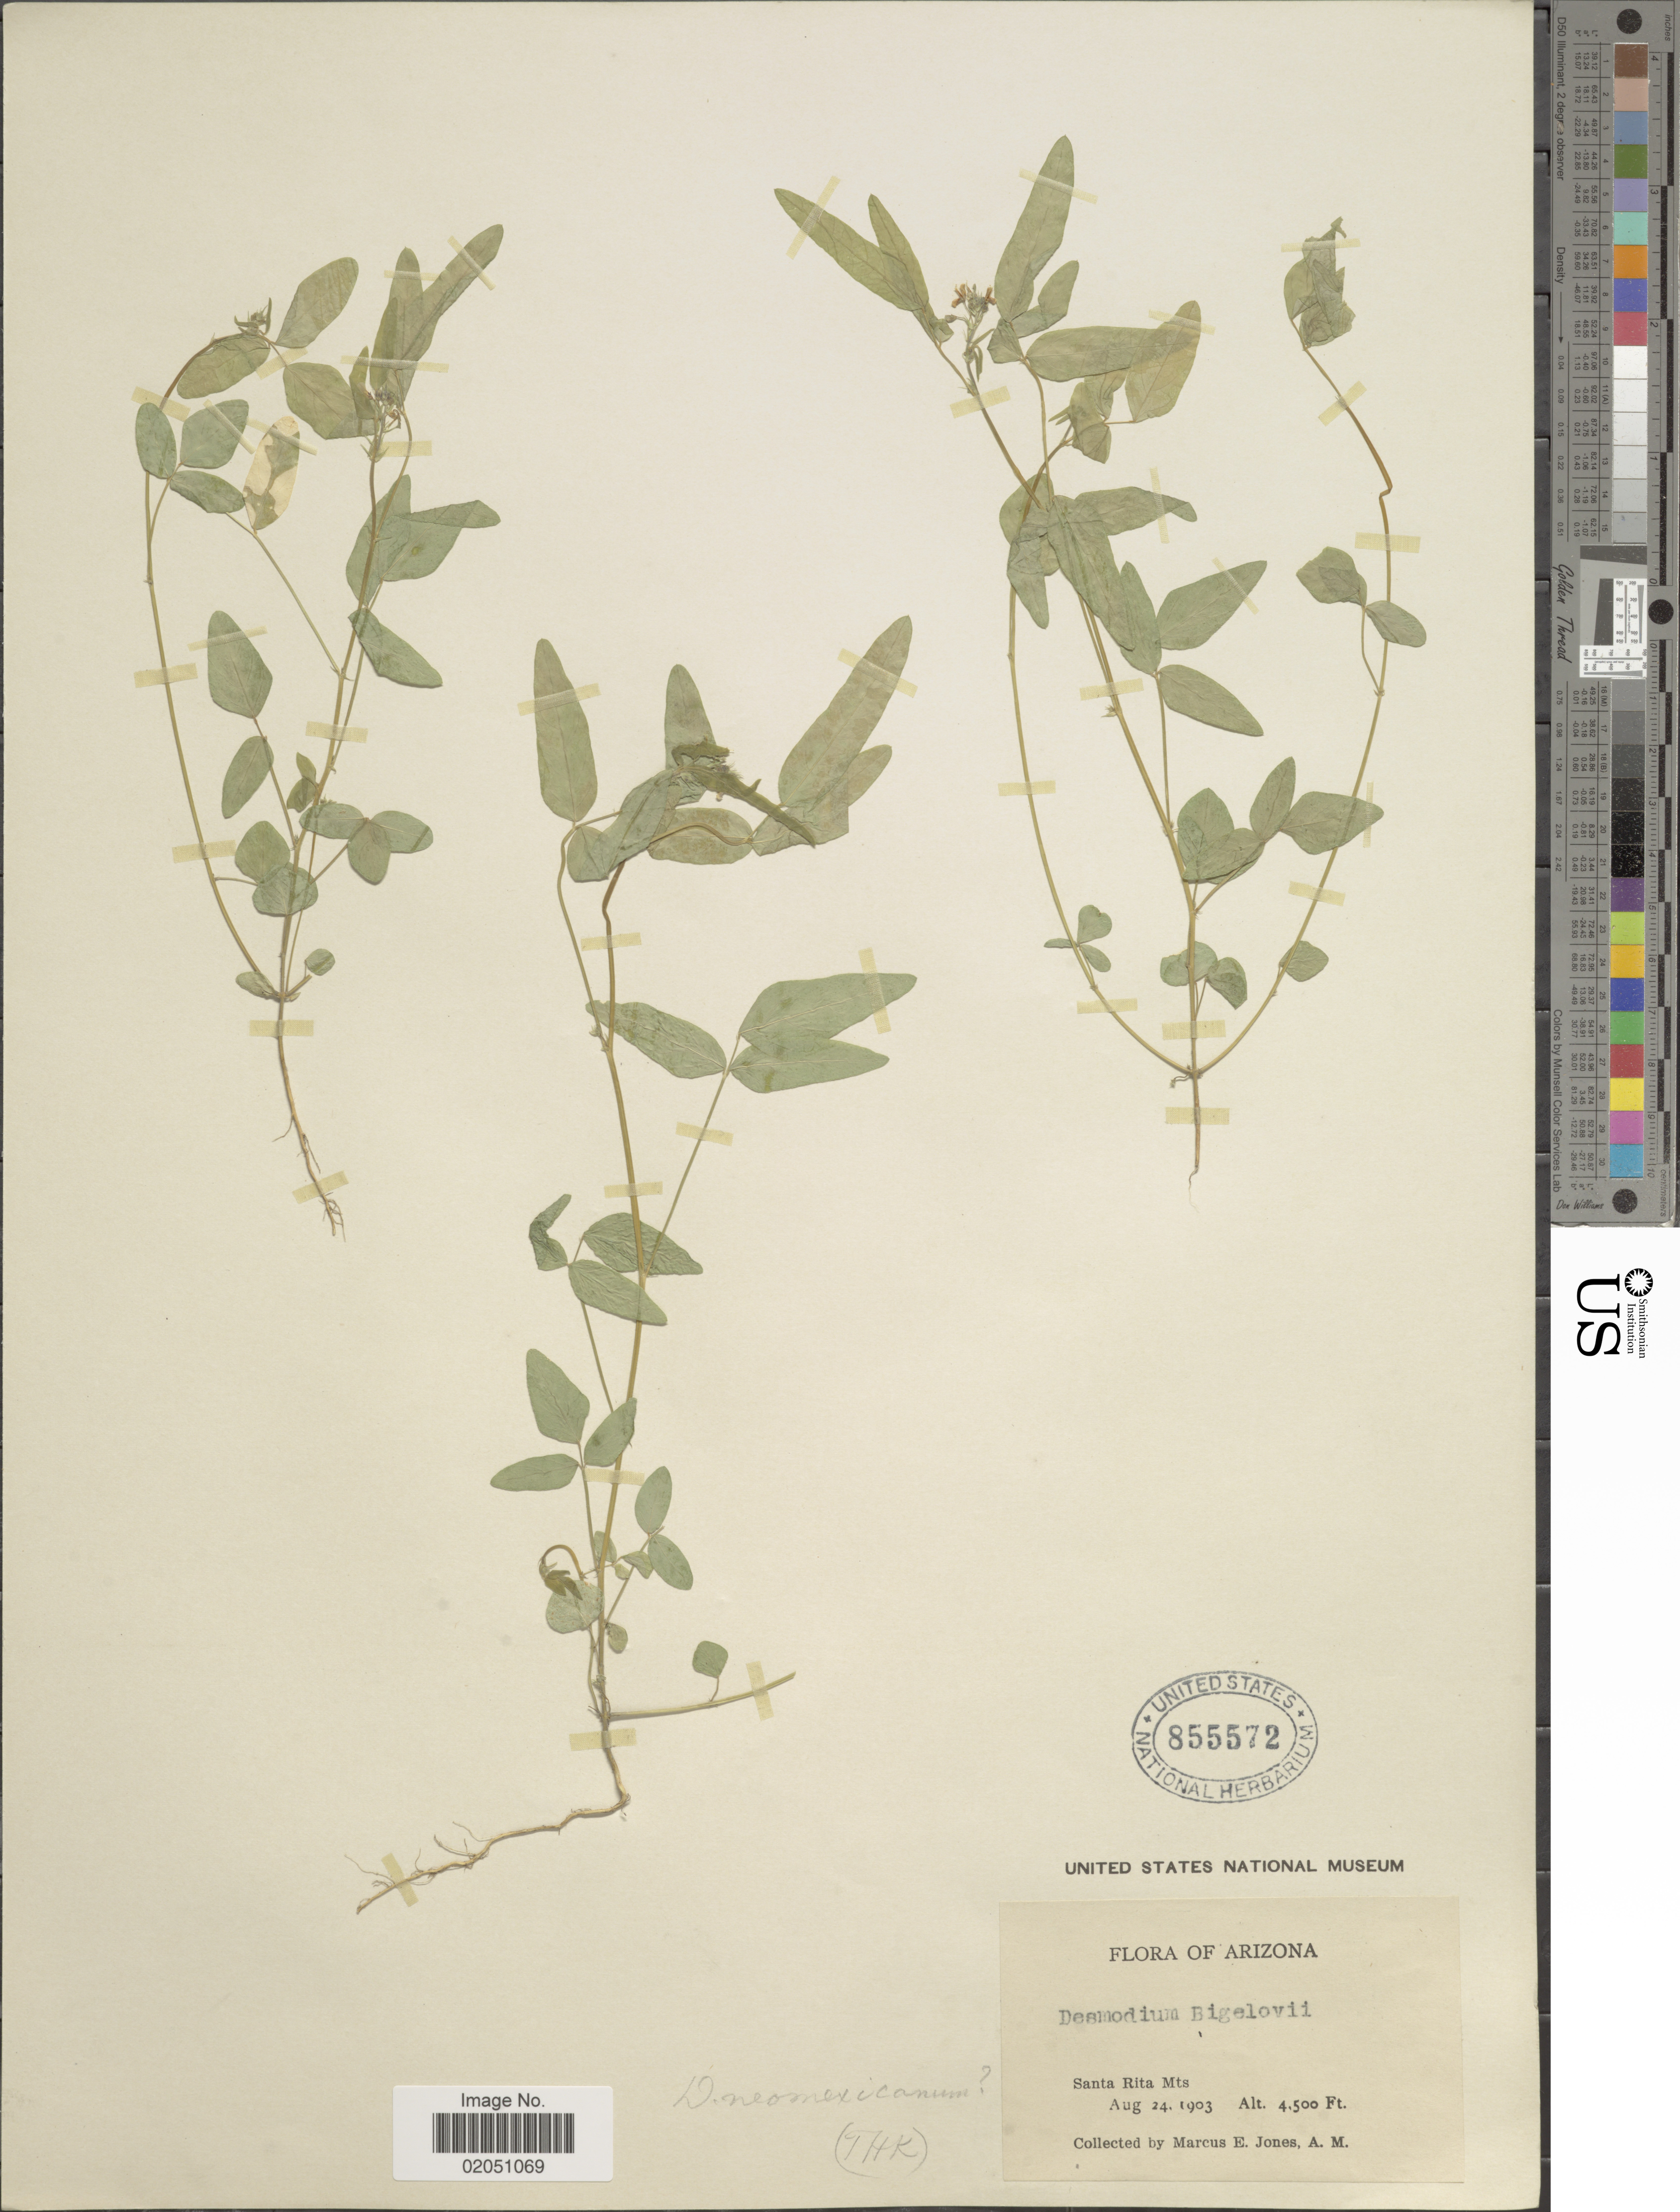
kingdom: Plantae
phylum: Tracheophyta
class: Magnoliopsida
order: Fabales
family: Fabaceae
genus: Desmodium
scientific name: Desmodium neomexicanum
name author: A. Gray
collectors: M. E. Jones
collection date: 1903-08-24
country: United States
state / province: Arizona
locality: Santa Rita Mts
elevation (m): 1372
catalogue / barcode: US 855572